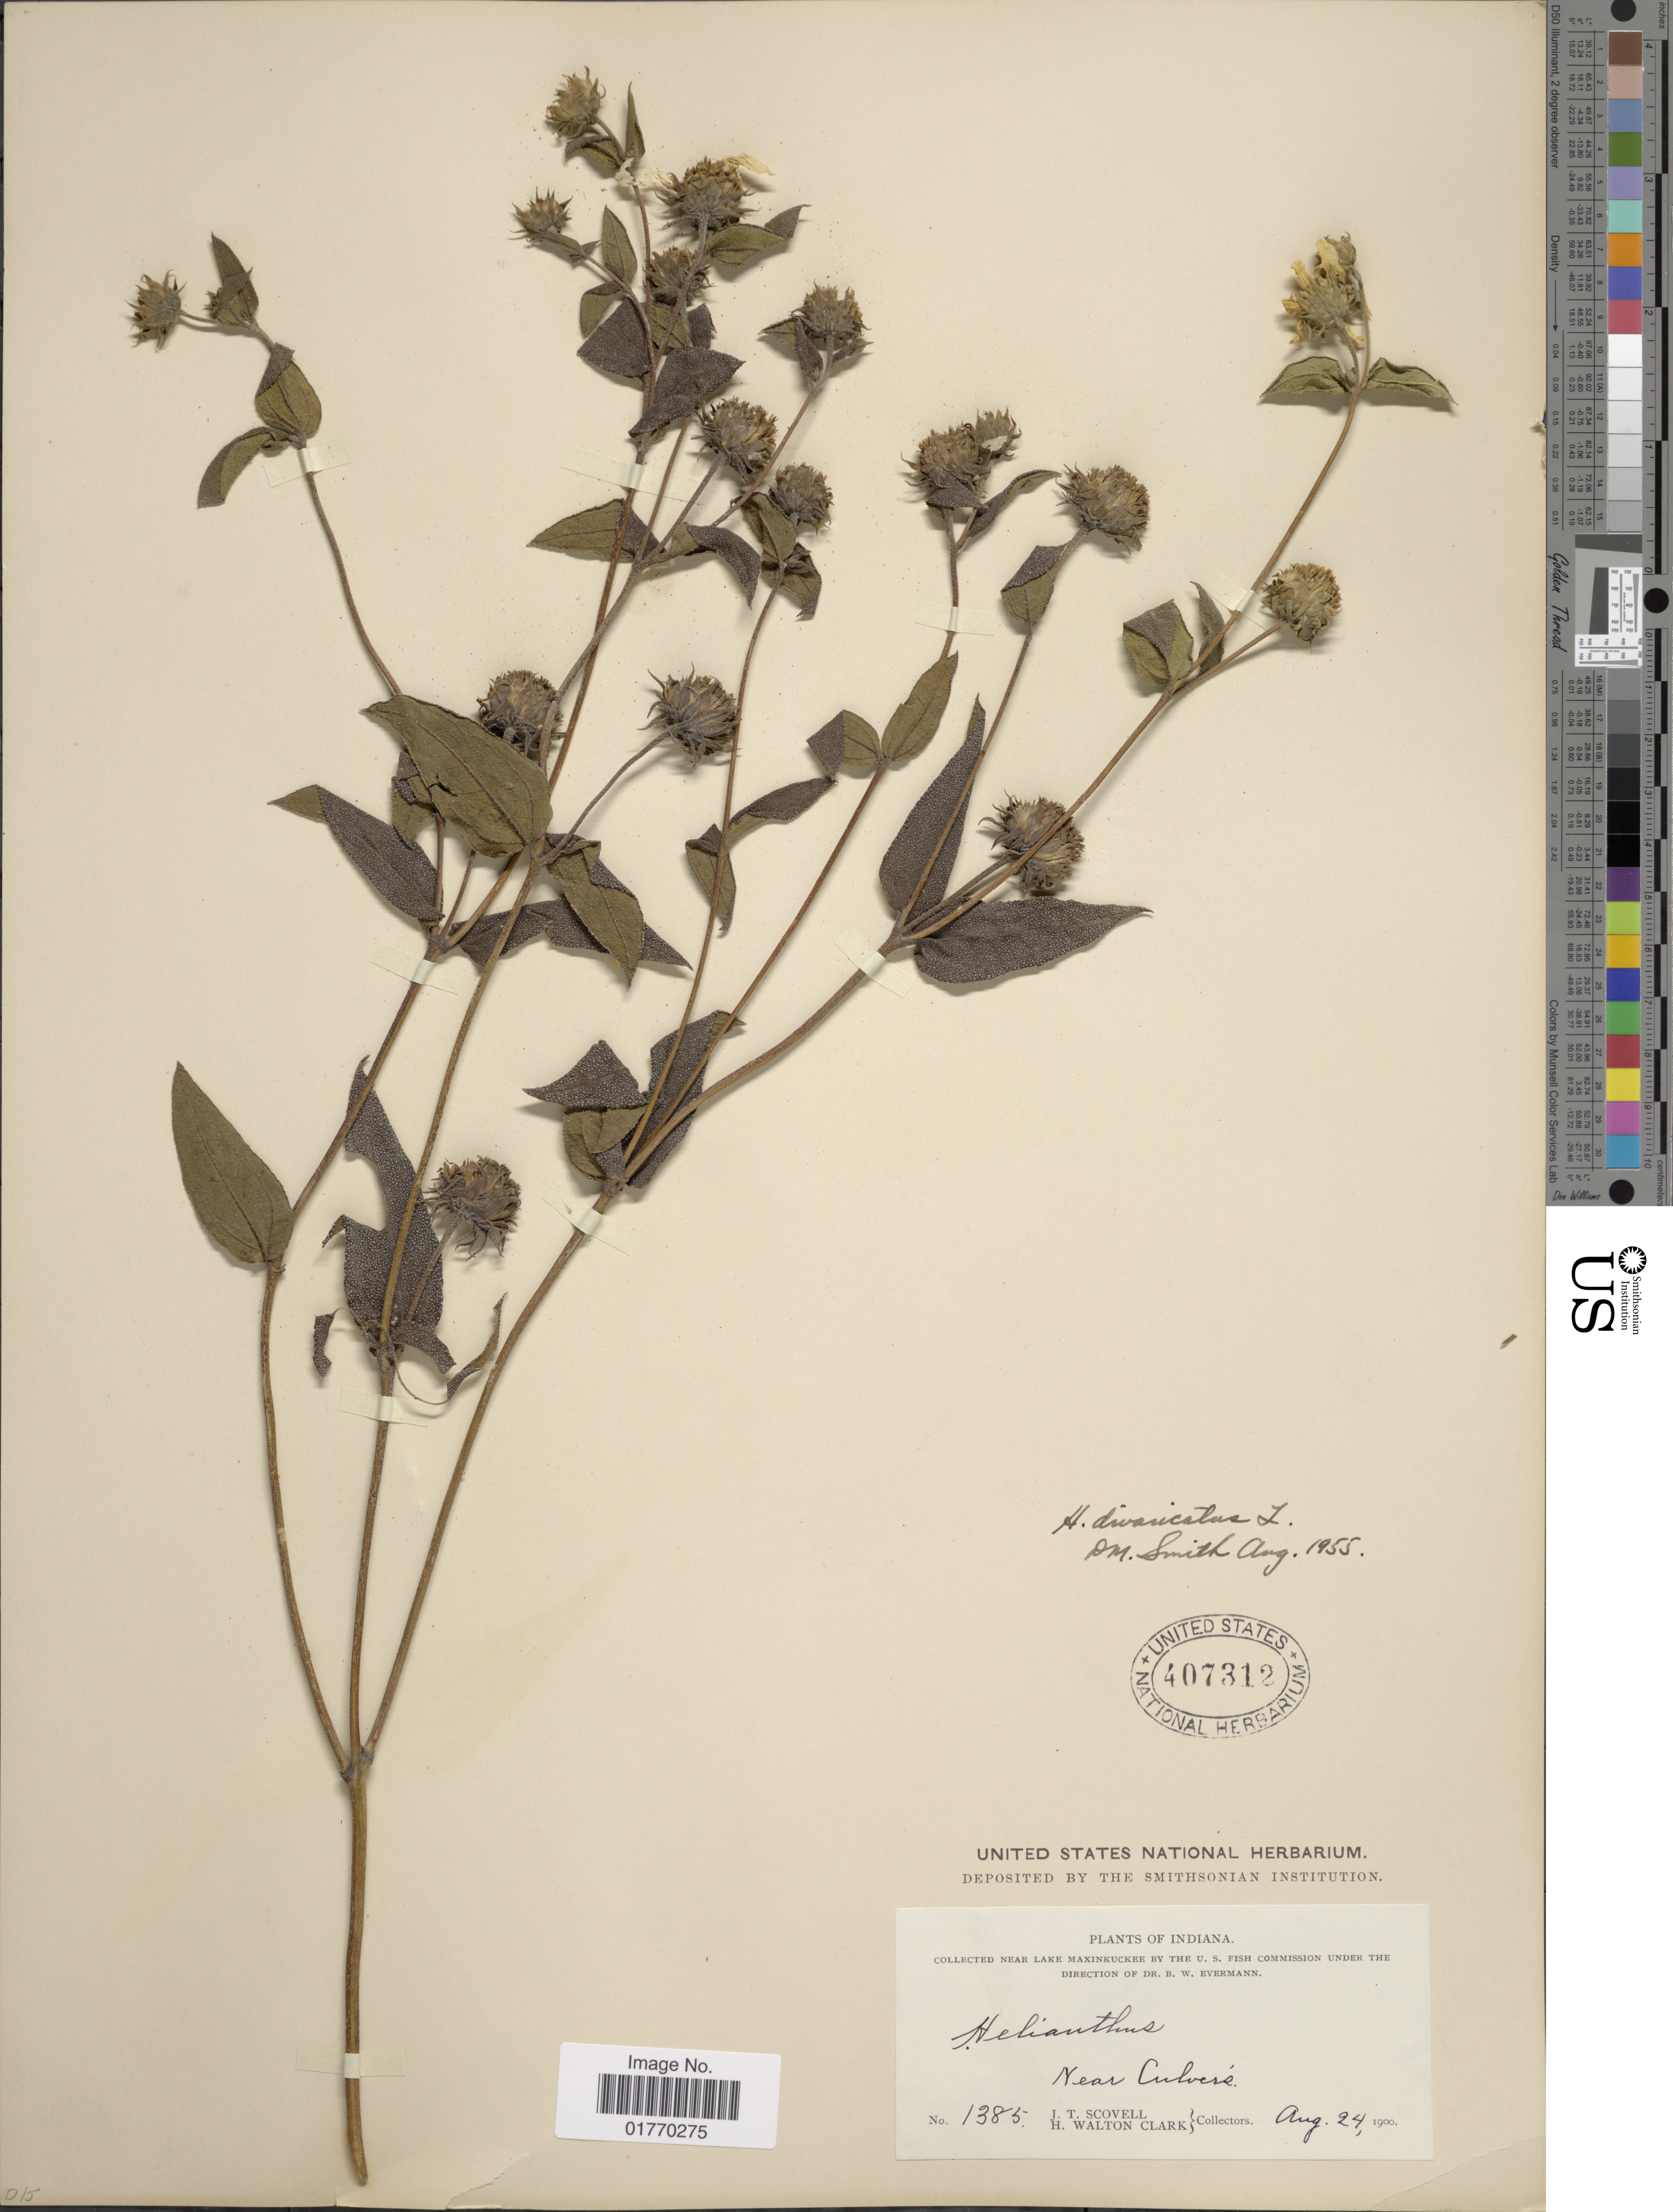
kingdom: Plantae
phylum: Tracheophyta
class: Magnoliopsida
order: Asterales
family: Asteraceae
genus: Helianthus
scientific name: Helianthus divaricatus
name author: L.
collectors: J. T. Scovell & H. W. Clark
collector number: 1385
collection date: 1900-08-24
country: United States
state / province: Indiana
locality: Near Lake Maxinkuckee, Near Culvers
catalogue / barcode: US 407312